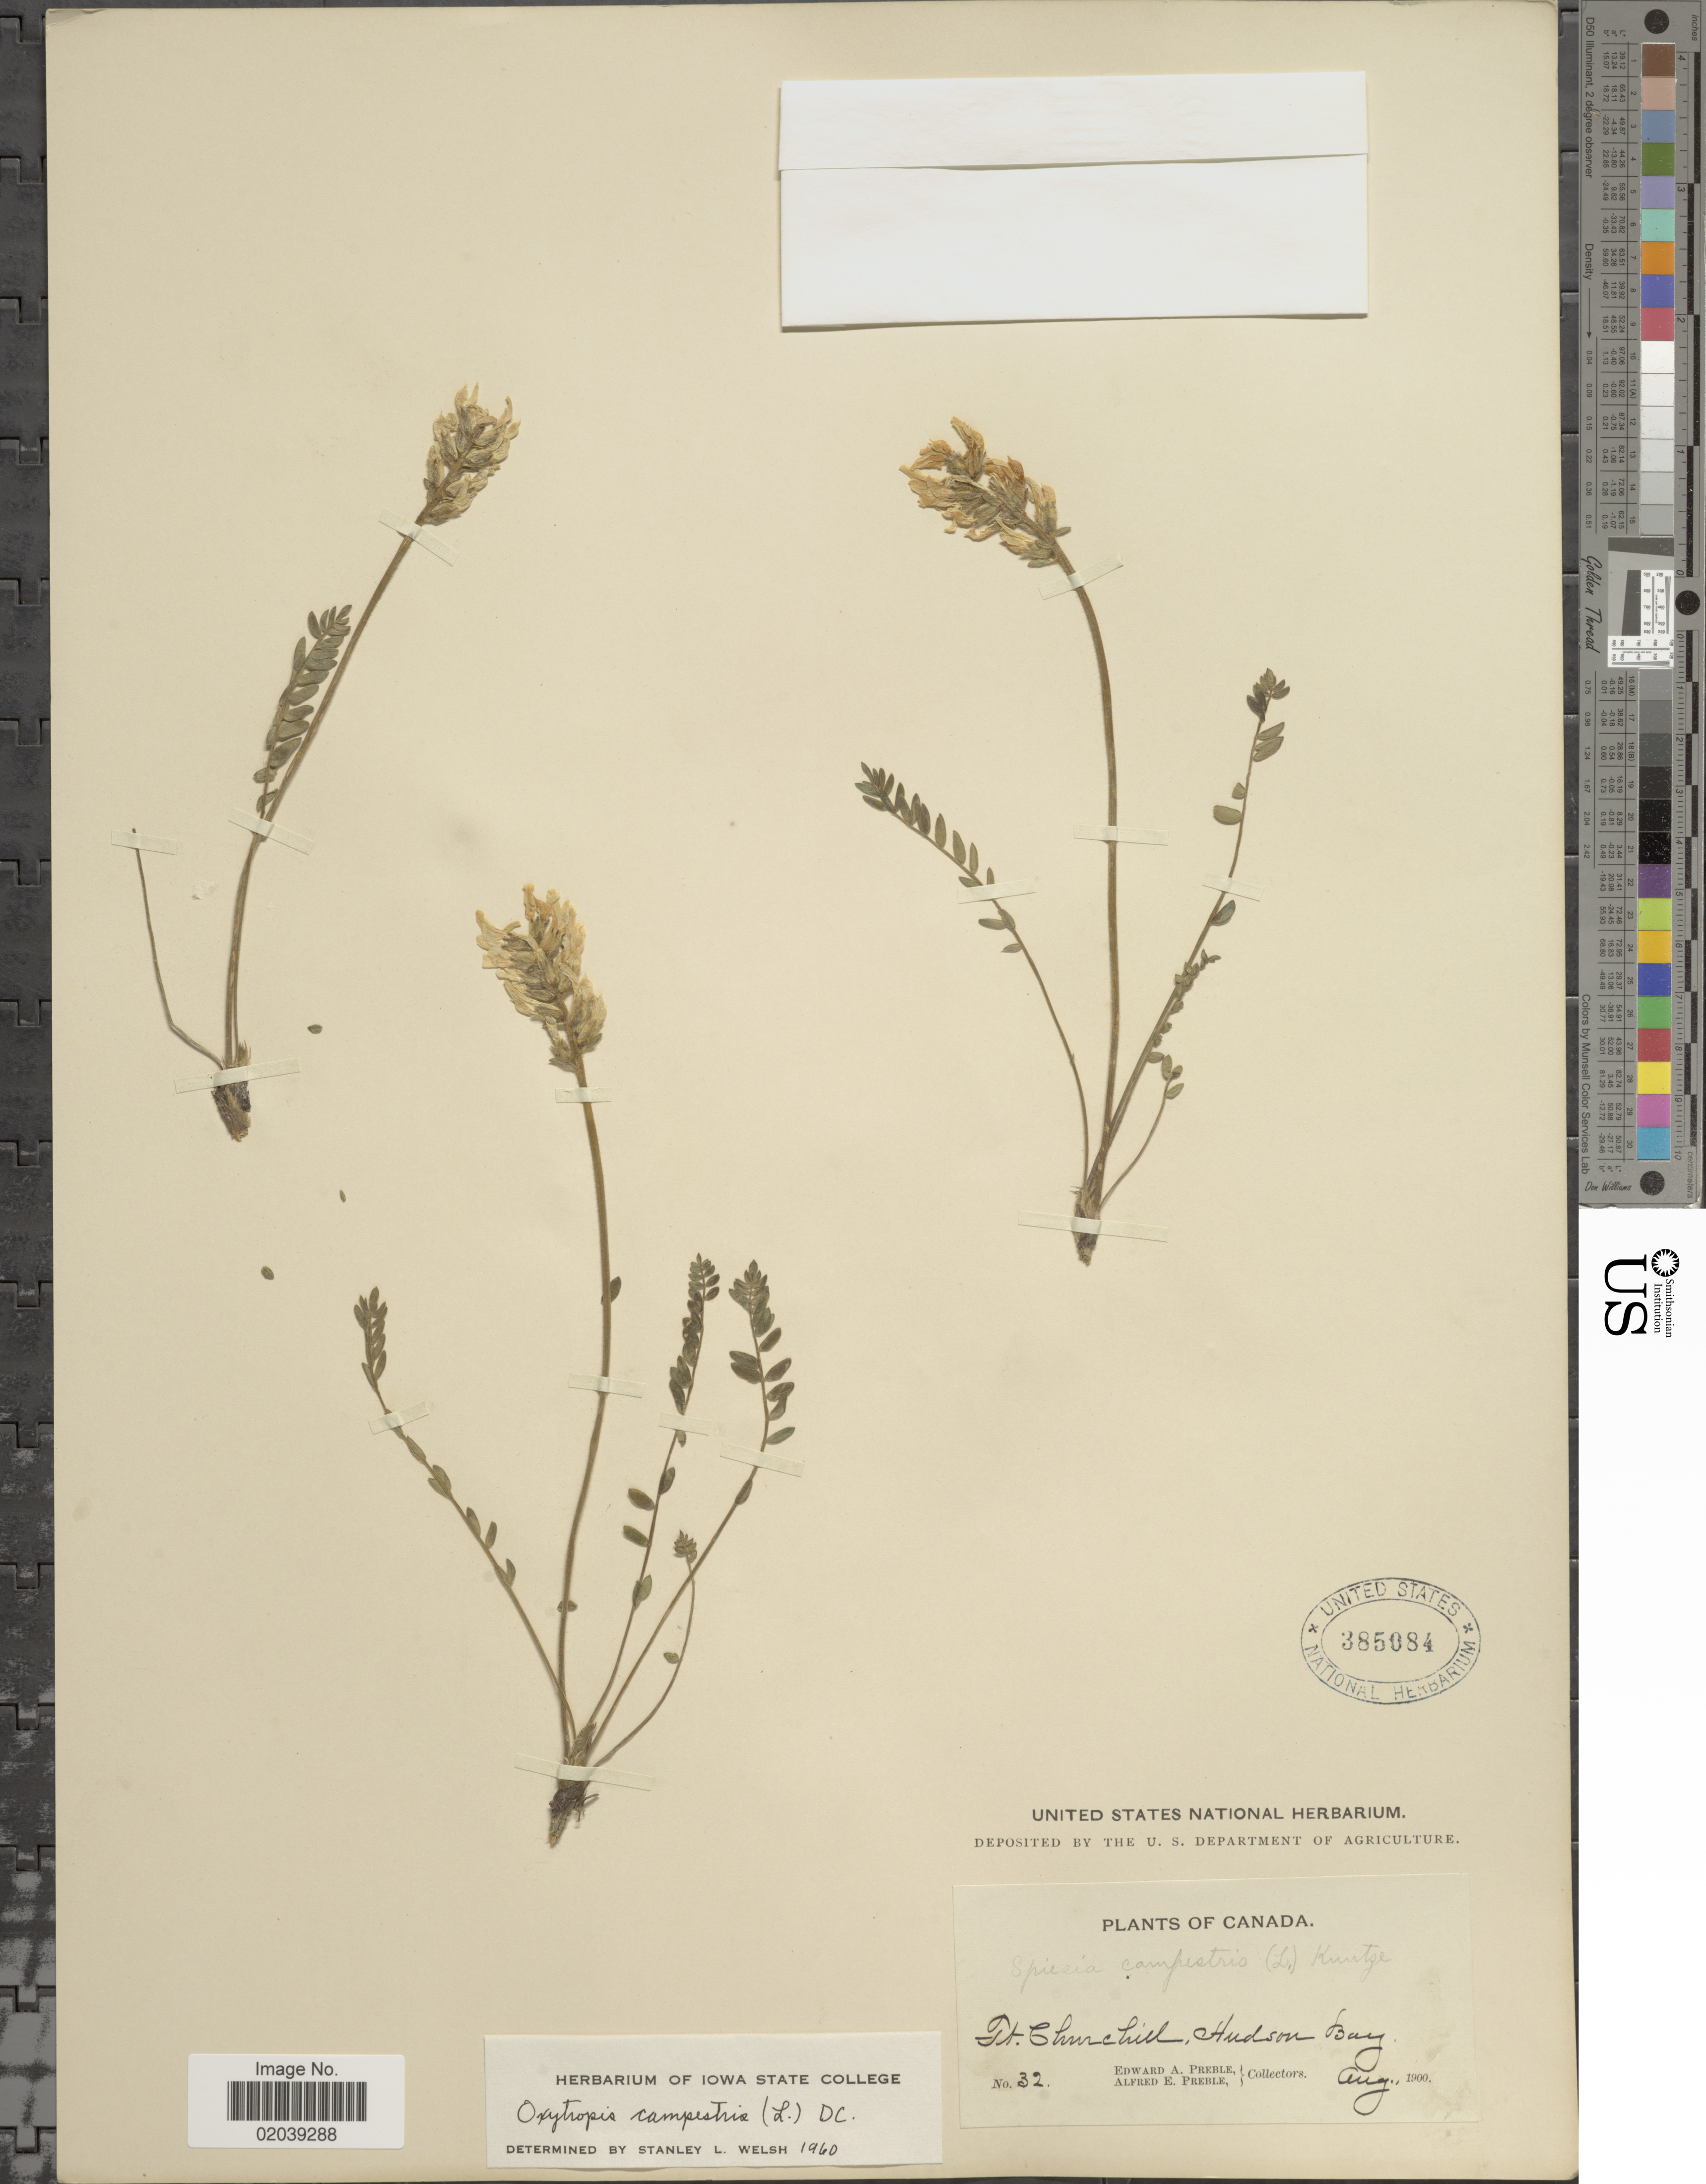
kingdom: Plantae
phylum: Tracheophyta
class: Magnoliopsida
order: Fabales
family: Fabaceae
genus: Oxytropis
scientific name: Oxytropis campestris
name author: (L.) DC.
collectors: E. Preble & A. Preble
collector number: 32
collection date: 1900-08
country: Canada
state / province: Manitoba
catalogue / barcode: US 385084